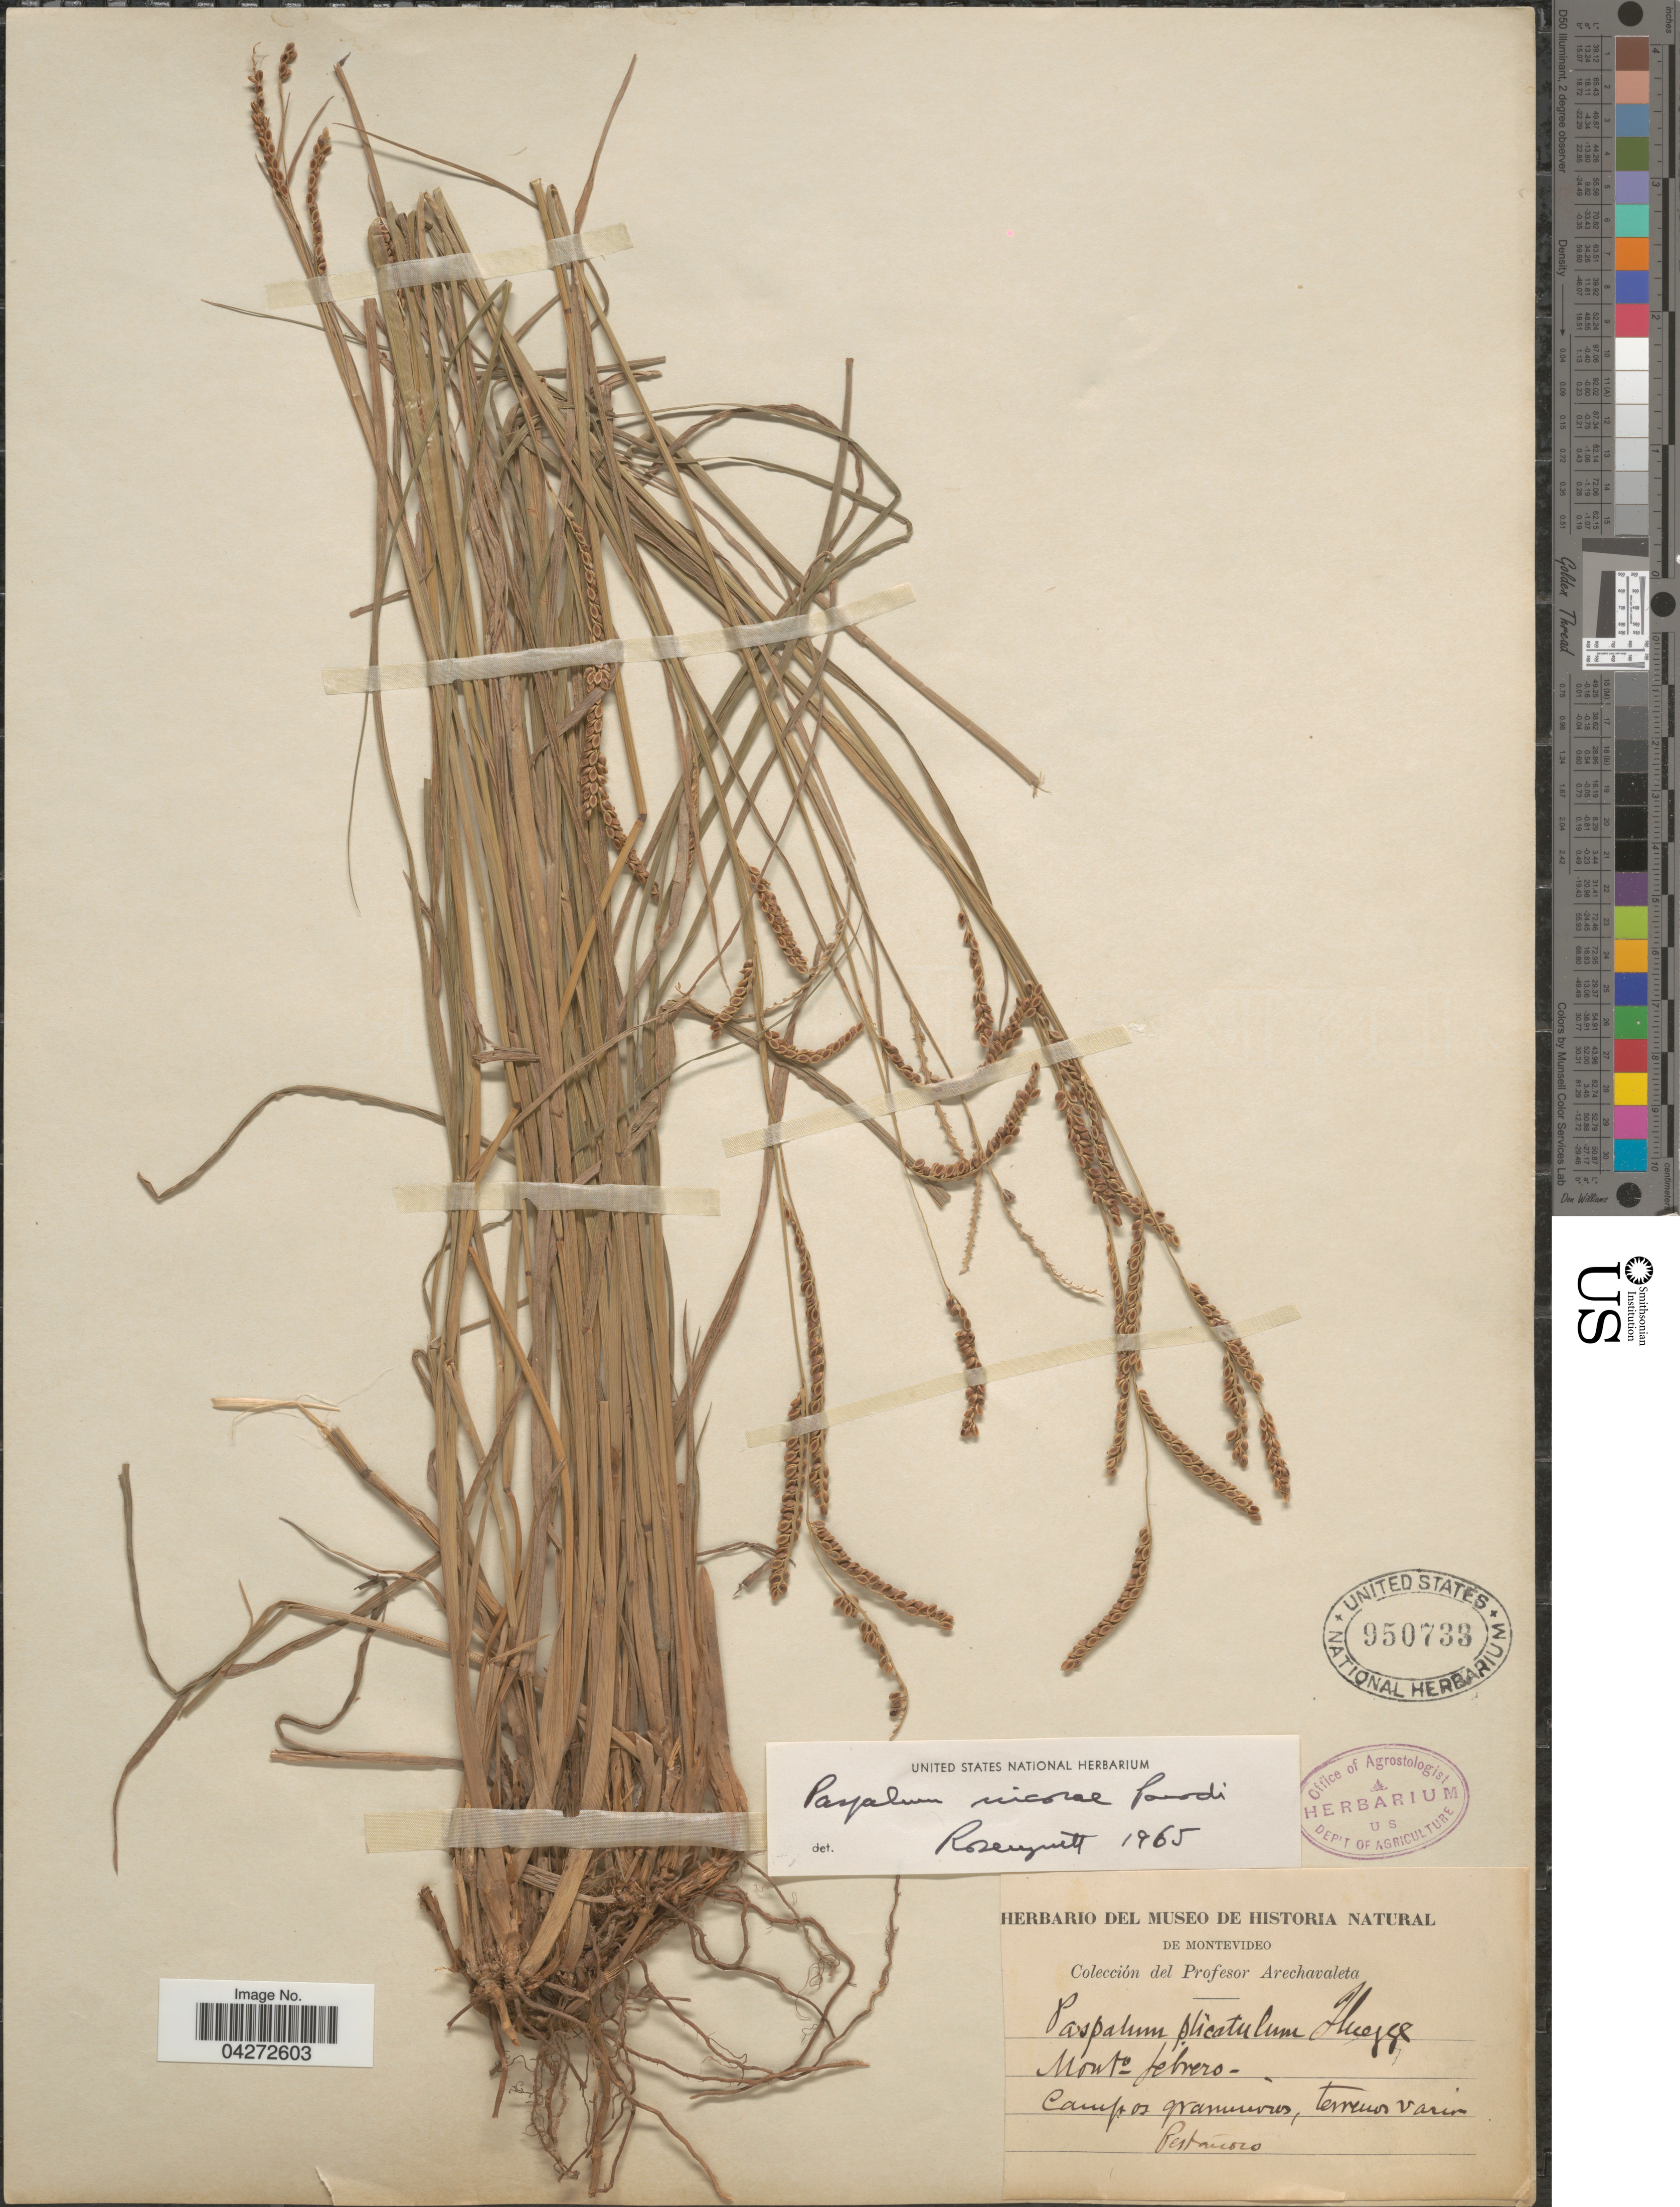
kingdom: Plantae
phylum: Tracheophyta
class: Liliopsida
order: Poales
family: Poaceae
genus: Paspalum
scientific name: Paspalum nicorae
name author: Parodi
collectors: Arechavaleta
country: Uruguay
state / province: Montevideo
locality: Campos graminosis, terrenos varia Pestanoro [interpretedf]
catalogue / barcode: US 950733